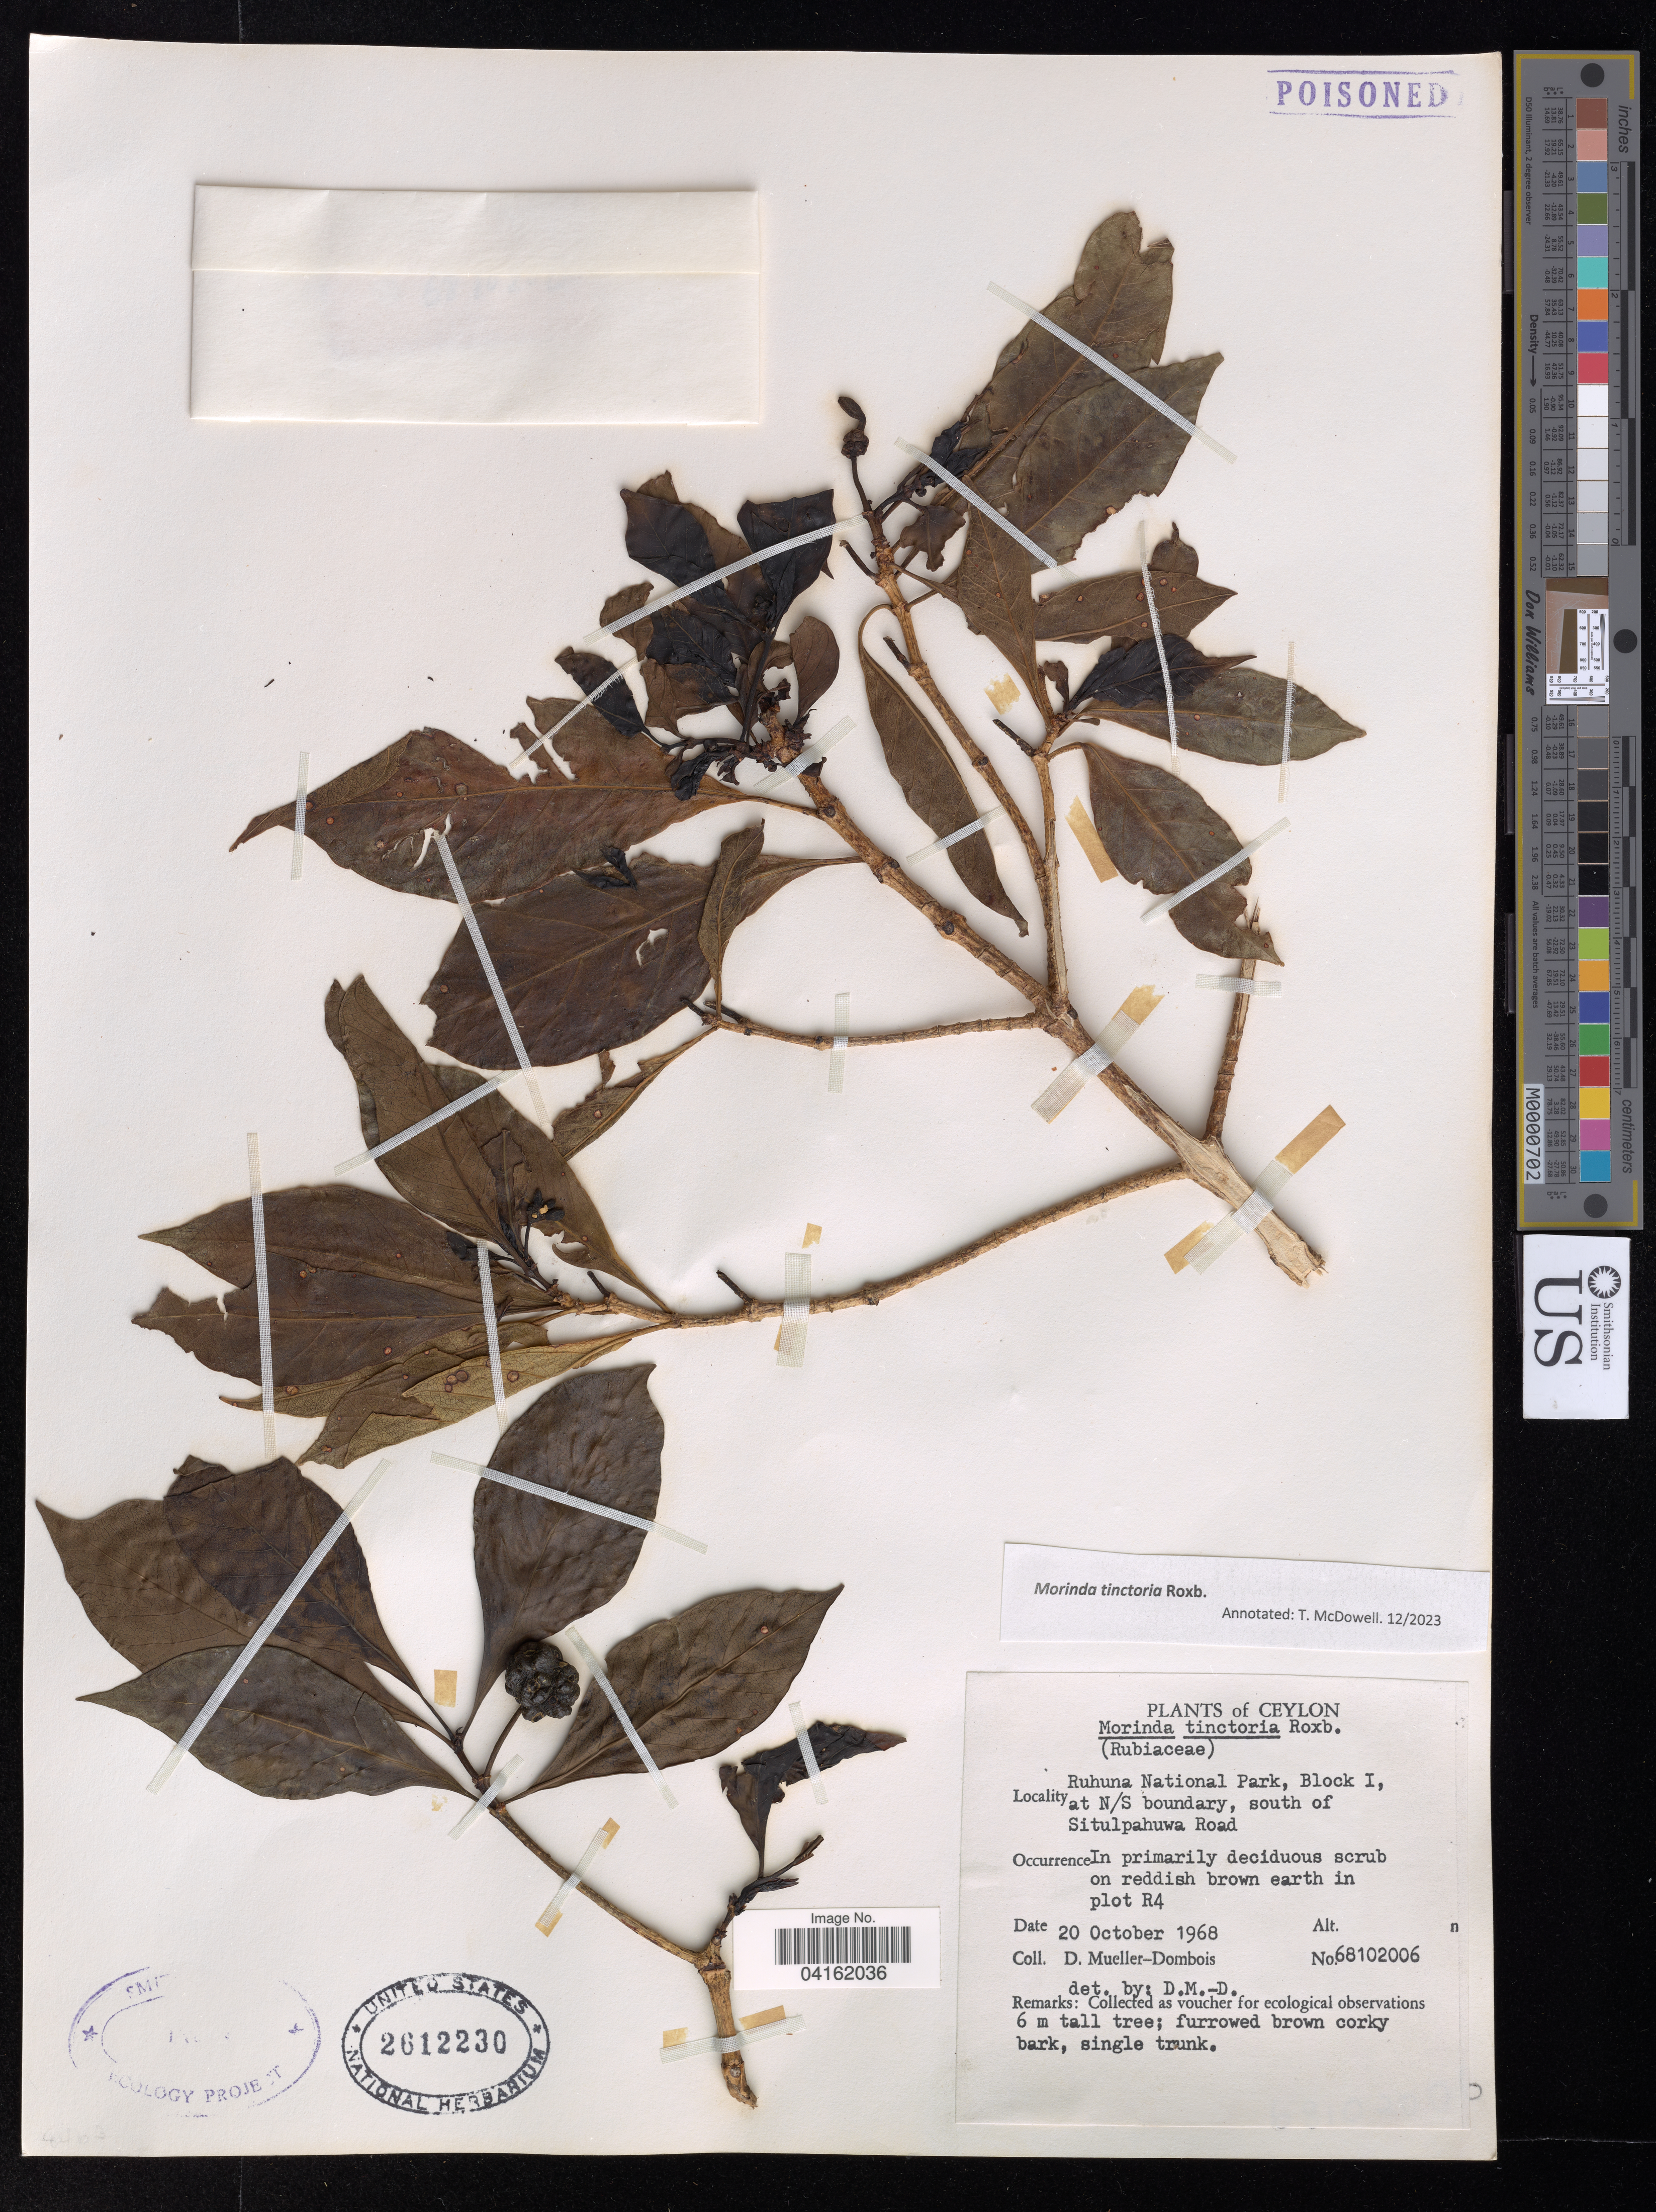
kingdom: Plantae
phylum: Tracheophyta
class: Magnoliopsida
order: Gentianales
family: Rubiaceae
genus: Morinda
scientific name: Morinda tinctoria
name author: Roxb.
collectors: D. Meuller-Dombois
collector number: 68102006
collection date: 1968-10-20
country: Sri Lanka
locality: Ceylon. Ruhuna National Park, Block I, at N/S boundary, south of Situlpahuwa Road. In primarily deciduous scrub on reddish brown earth in plot R4.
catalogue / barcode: US 2612230